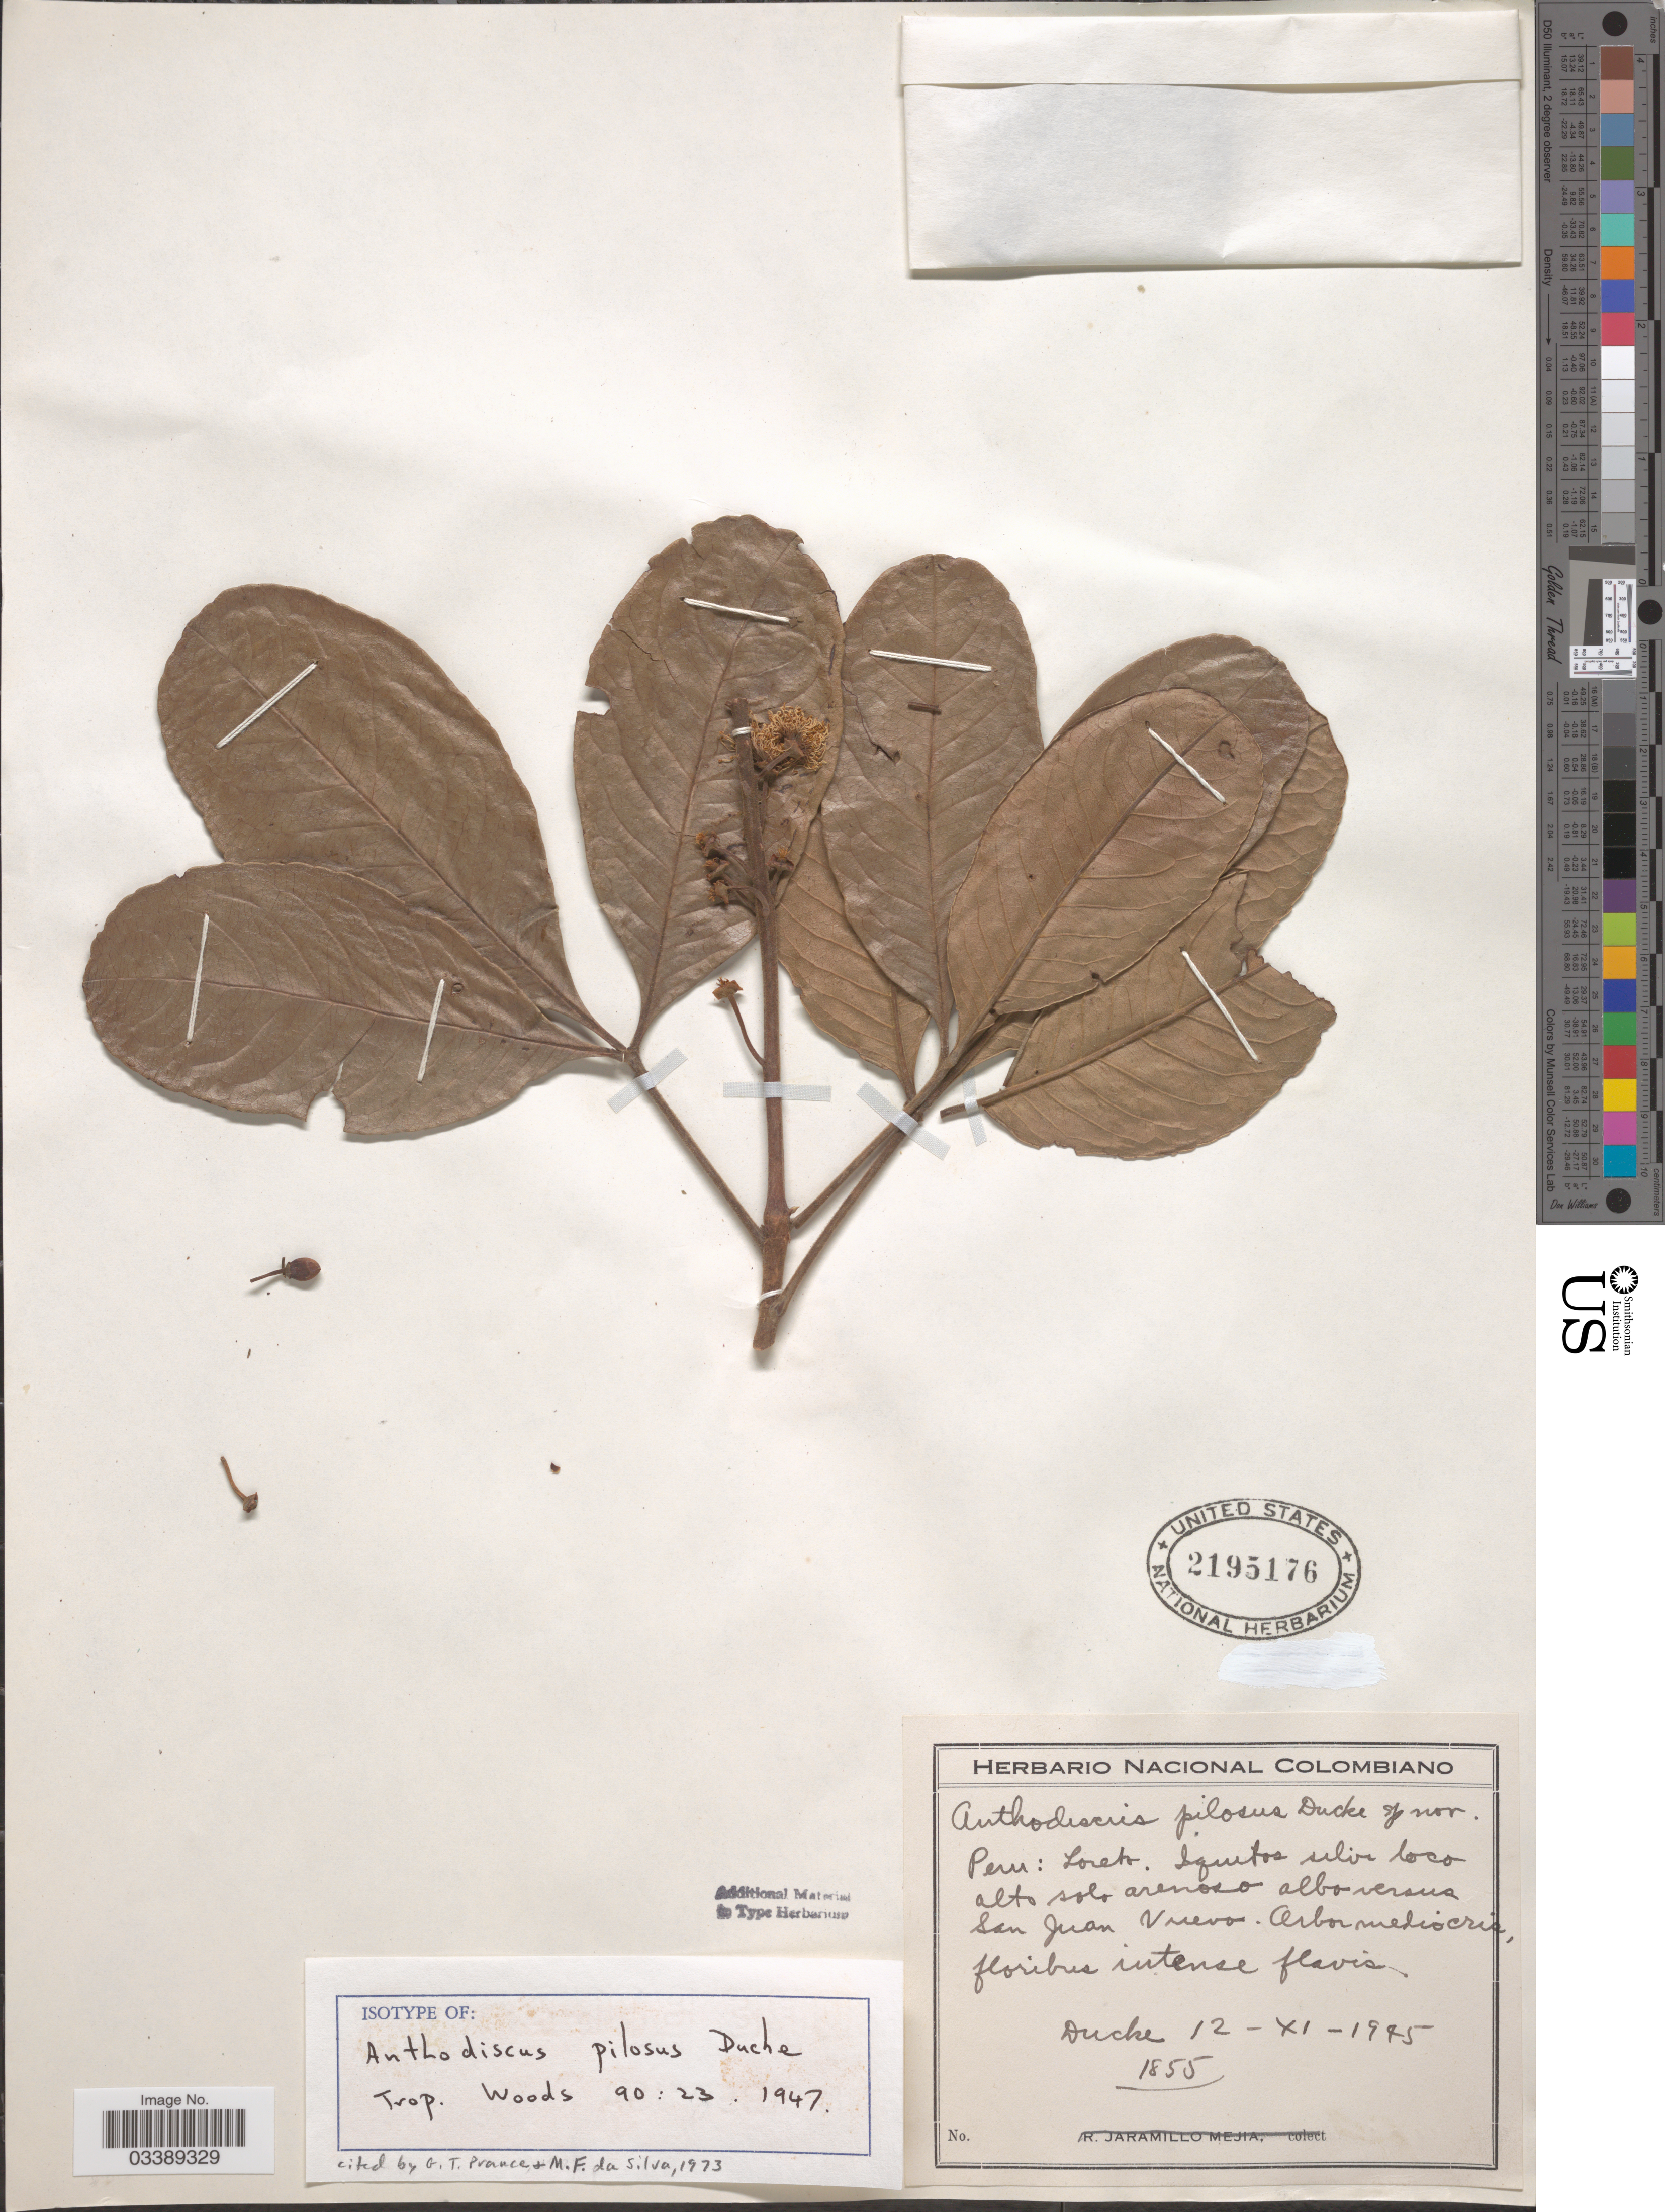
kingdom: Plantae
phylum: Tracheophyta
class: Magnoliopsida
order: Malpighiales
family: Caryocaraceae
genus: Anthodiscus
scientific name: Anthodiscus pilosus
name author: Ducke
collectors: A. Ducke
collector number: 1855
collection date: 1945-11-12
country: Peru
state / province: Loreto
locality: Iquitos, silva loco alto solo arenoso albo versus San Juan Nuevo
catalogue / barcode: US 2195176